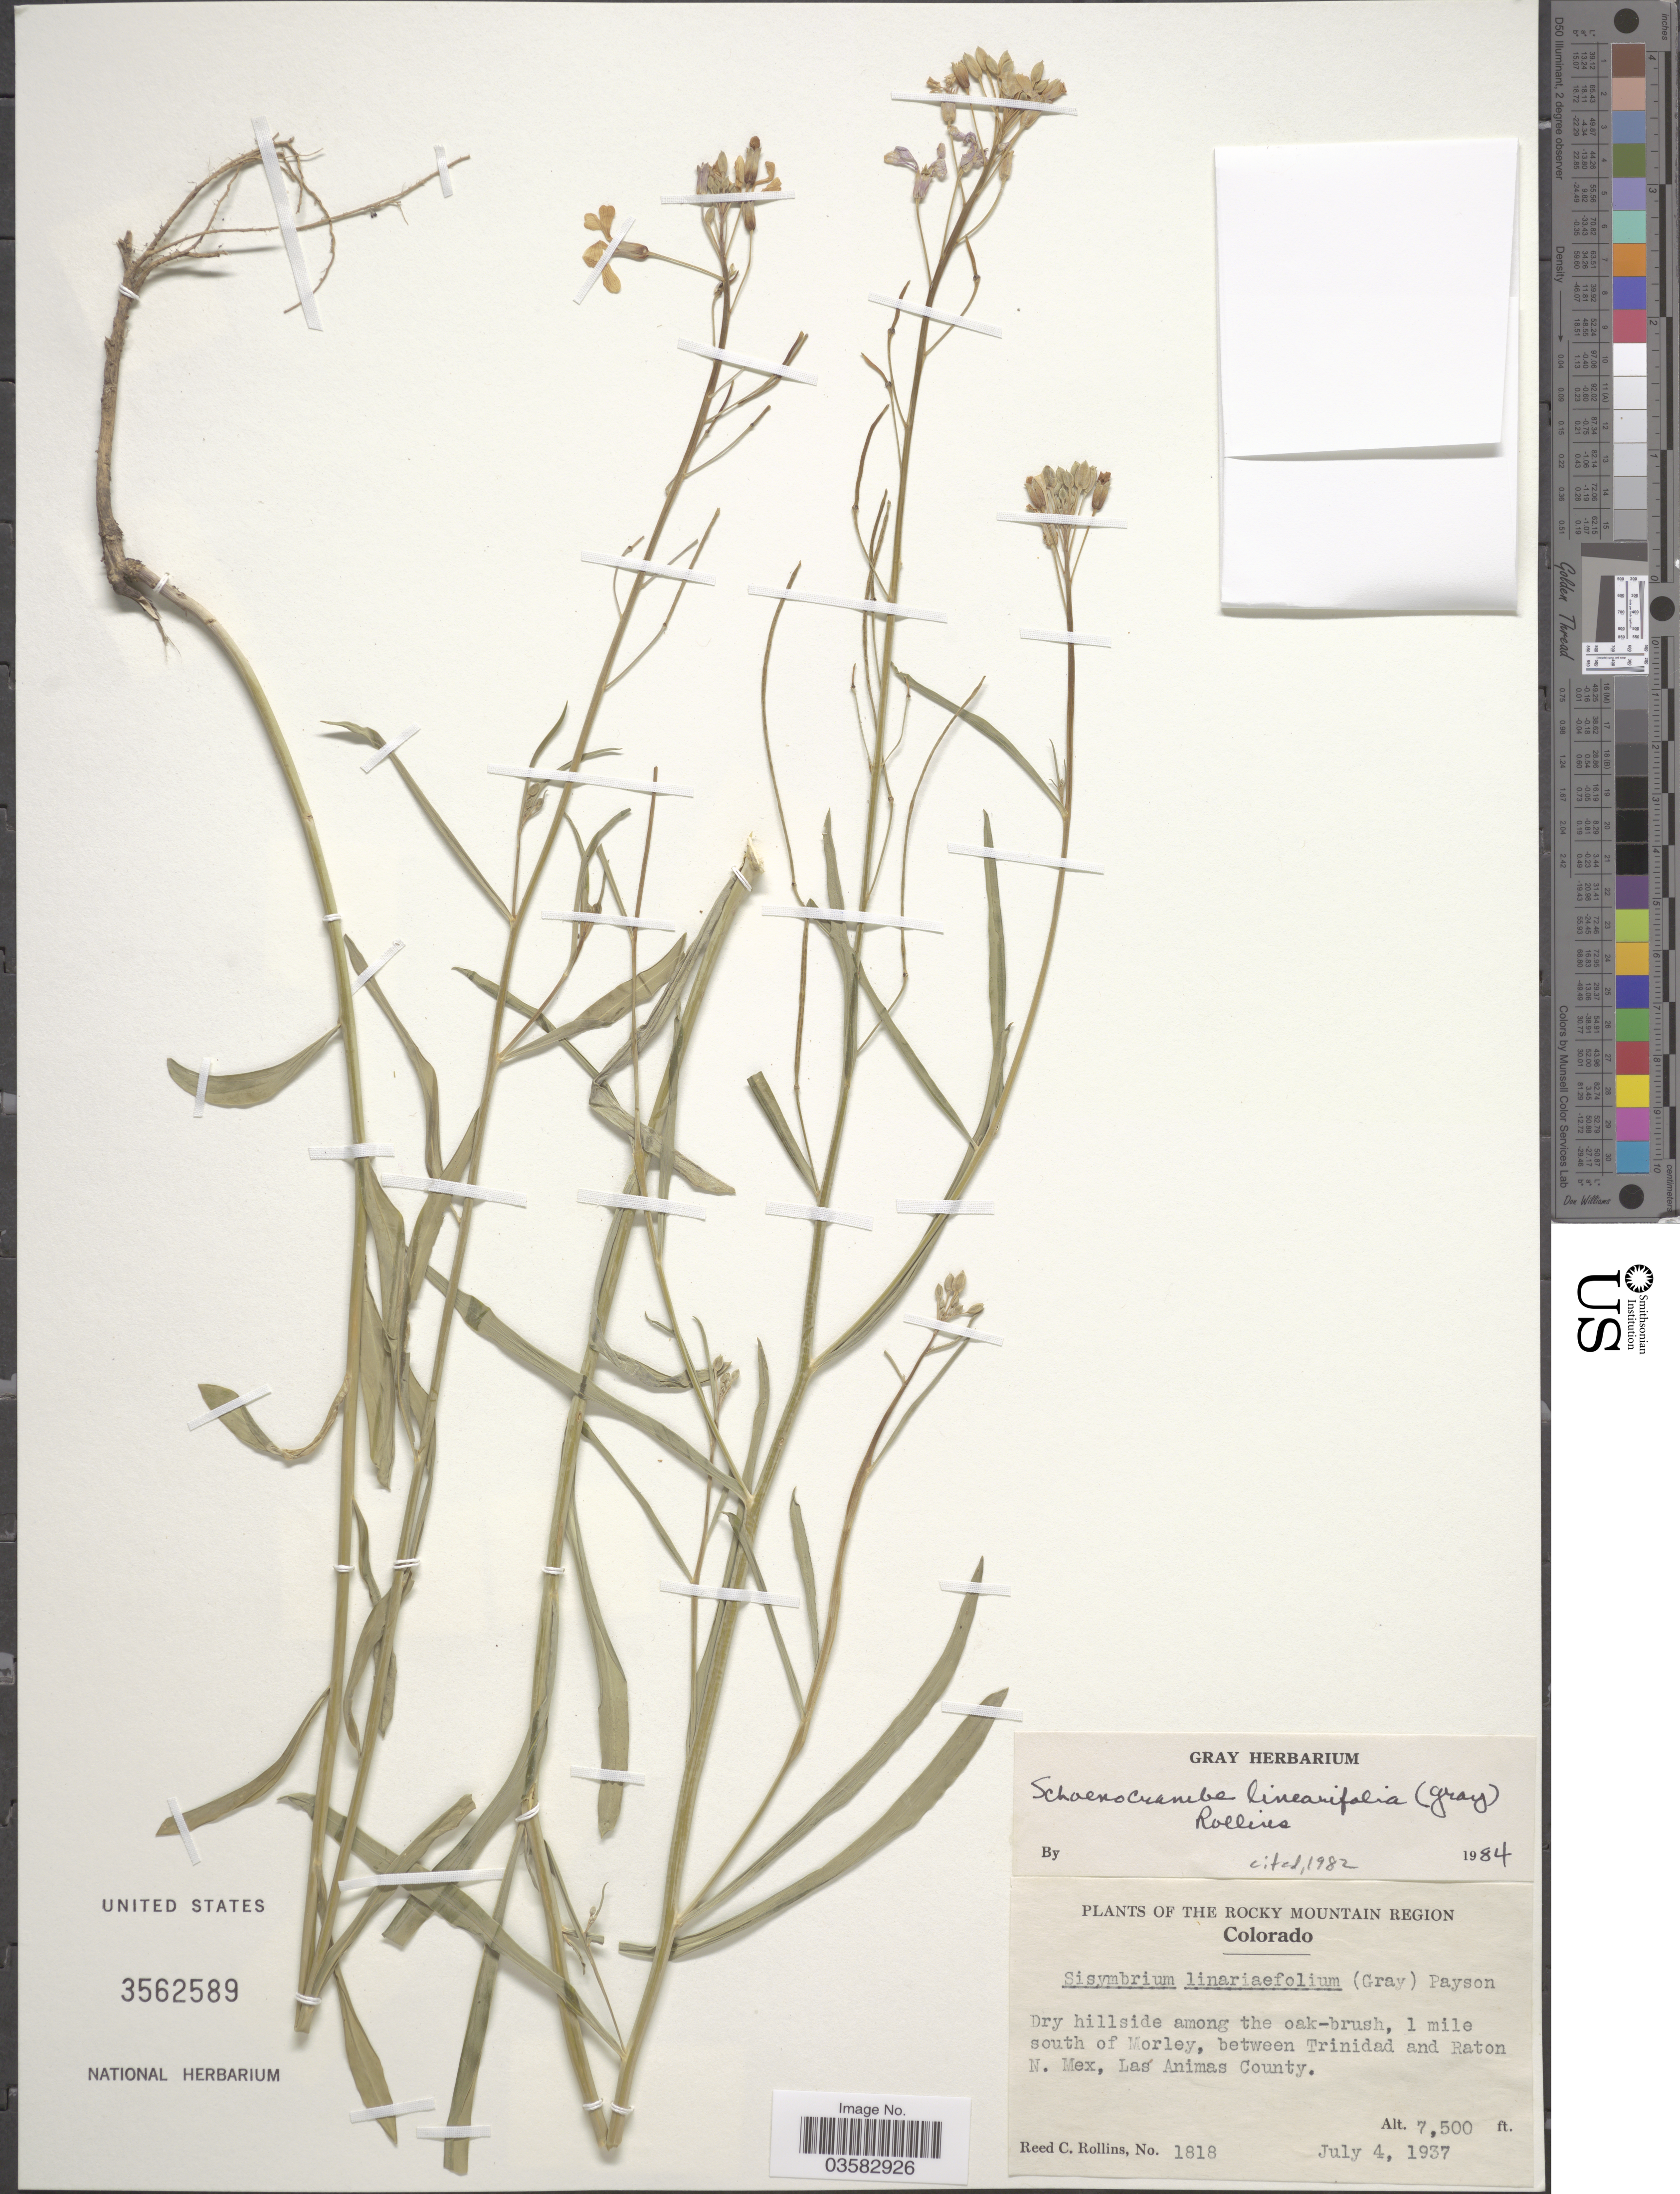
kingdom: Plantae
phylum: Tracheophyta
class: Magnoliopsida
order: Brassicales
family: Brassicaceae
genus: Sisymbrium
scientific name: Sisymbrium linearifolium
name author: (A. Gray) Payson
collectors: R. C. Rollins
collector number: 1818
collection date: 1937-07-04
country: United States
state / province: Colorado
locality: The Rocky Mountain Region. 1 mile south of Morley, between Trinidad and Raton N. Mex, Las Animas County.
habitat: dry hillside among the oakbrush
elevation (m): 2286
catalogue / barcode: US 3562589